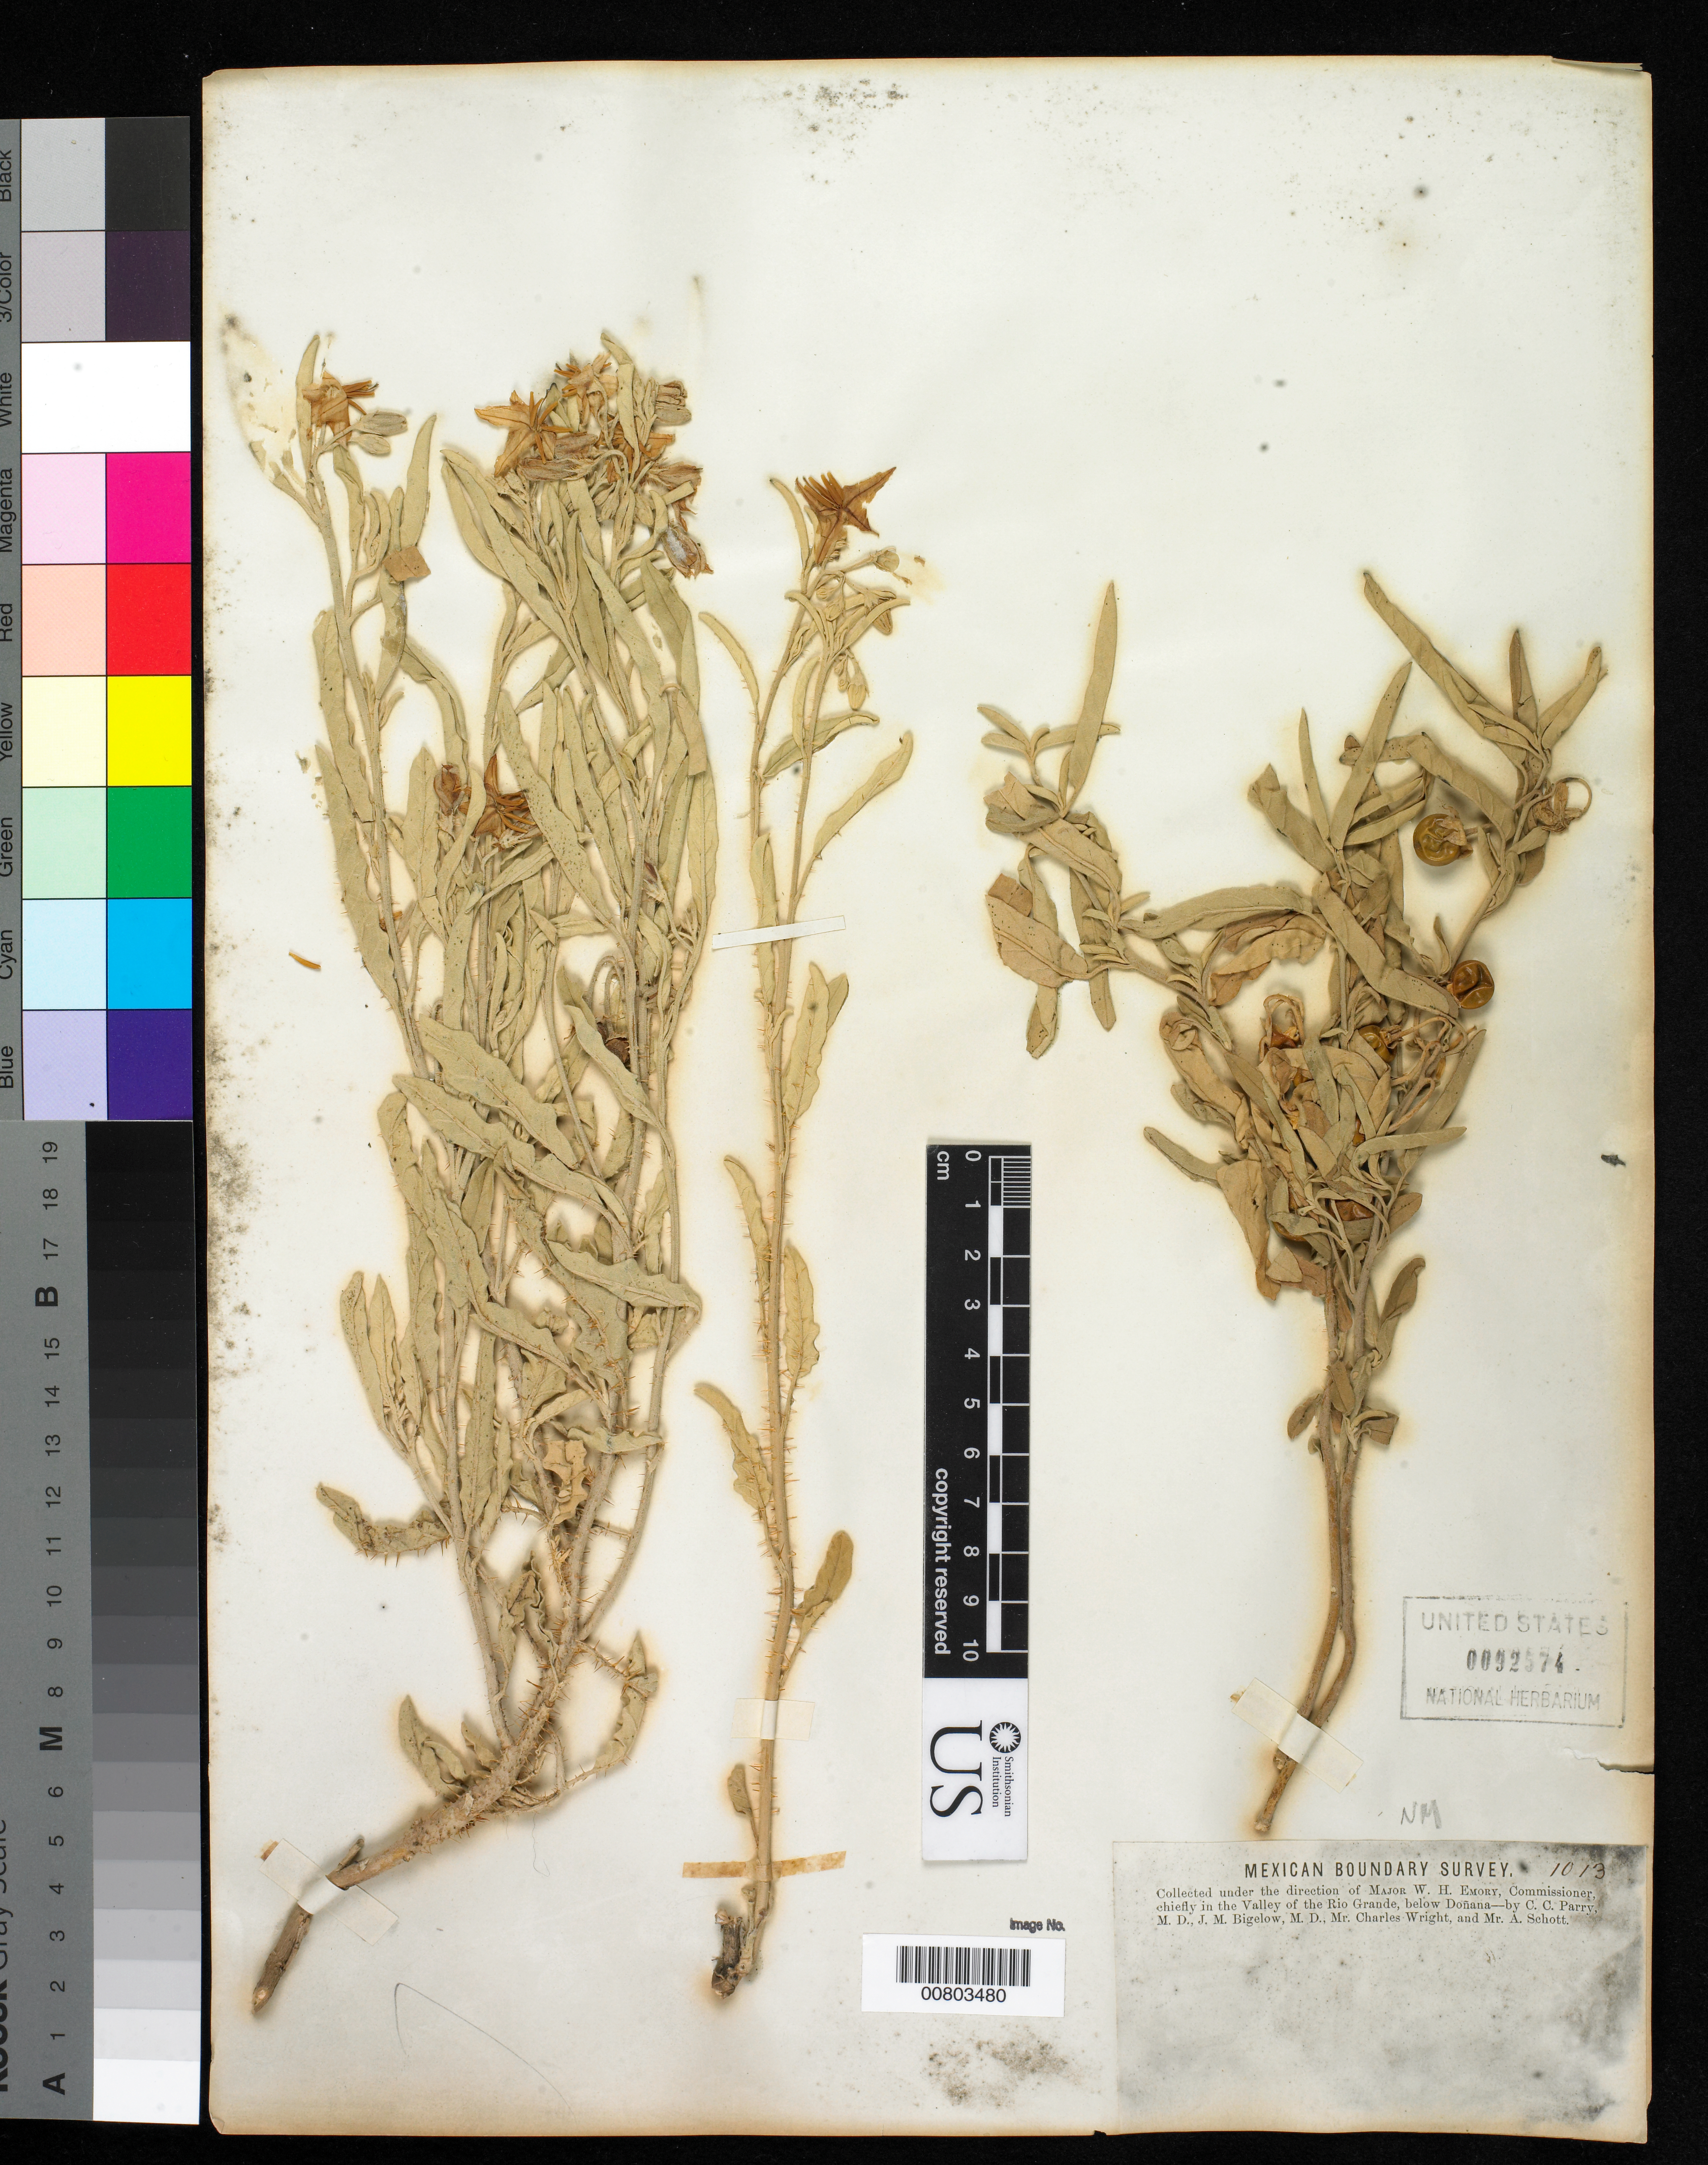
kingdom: Plantae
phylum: Tracheophyta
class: Magnoliopsida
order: Solanales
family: Solanaceae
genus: Solanum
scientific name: Solanum elaeagnifolium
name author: Cav.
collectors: C. C. Parry, J. M. Bigelow, C. Wright & A. C. V. Schott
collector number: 1013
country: United States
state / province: New Mexico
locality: Valley of the Rio Grande, below Doñana, New Mexico.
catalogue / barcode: US 92574